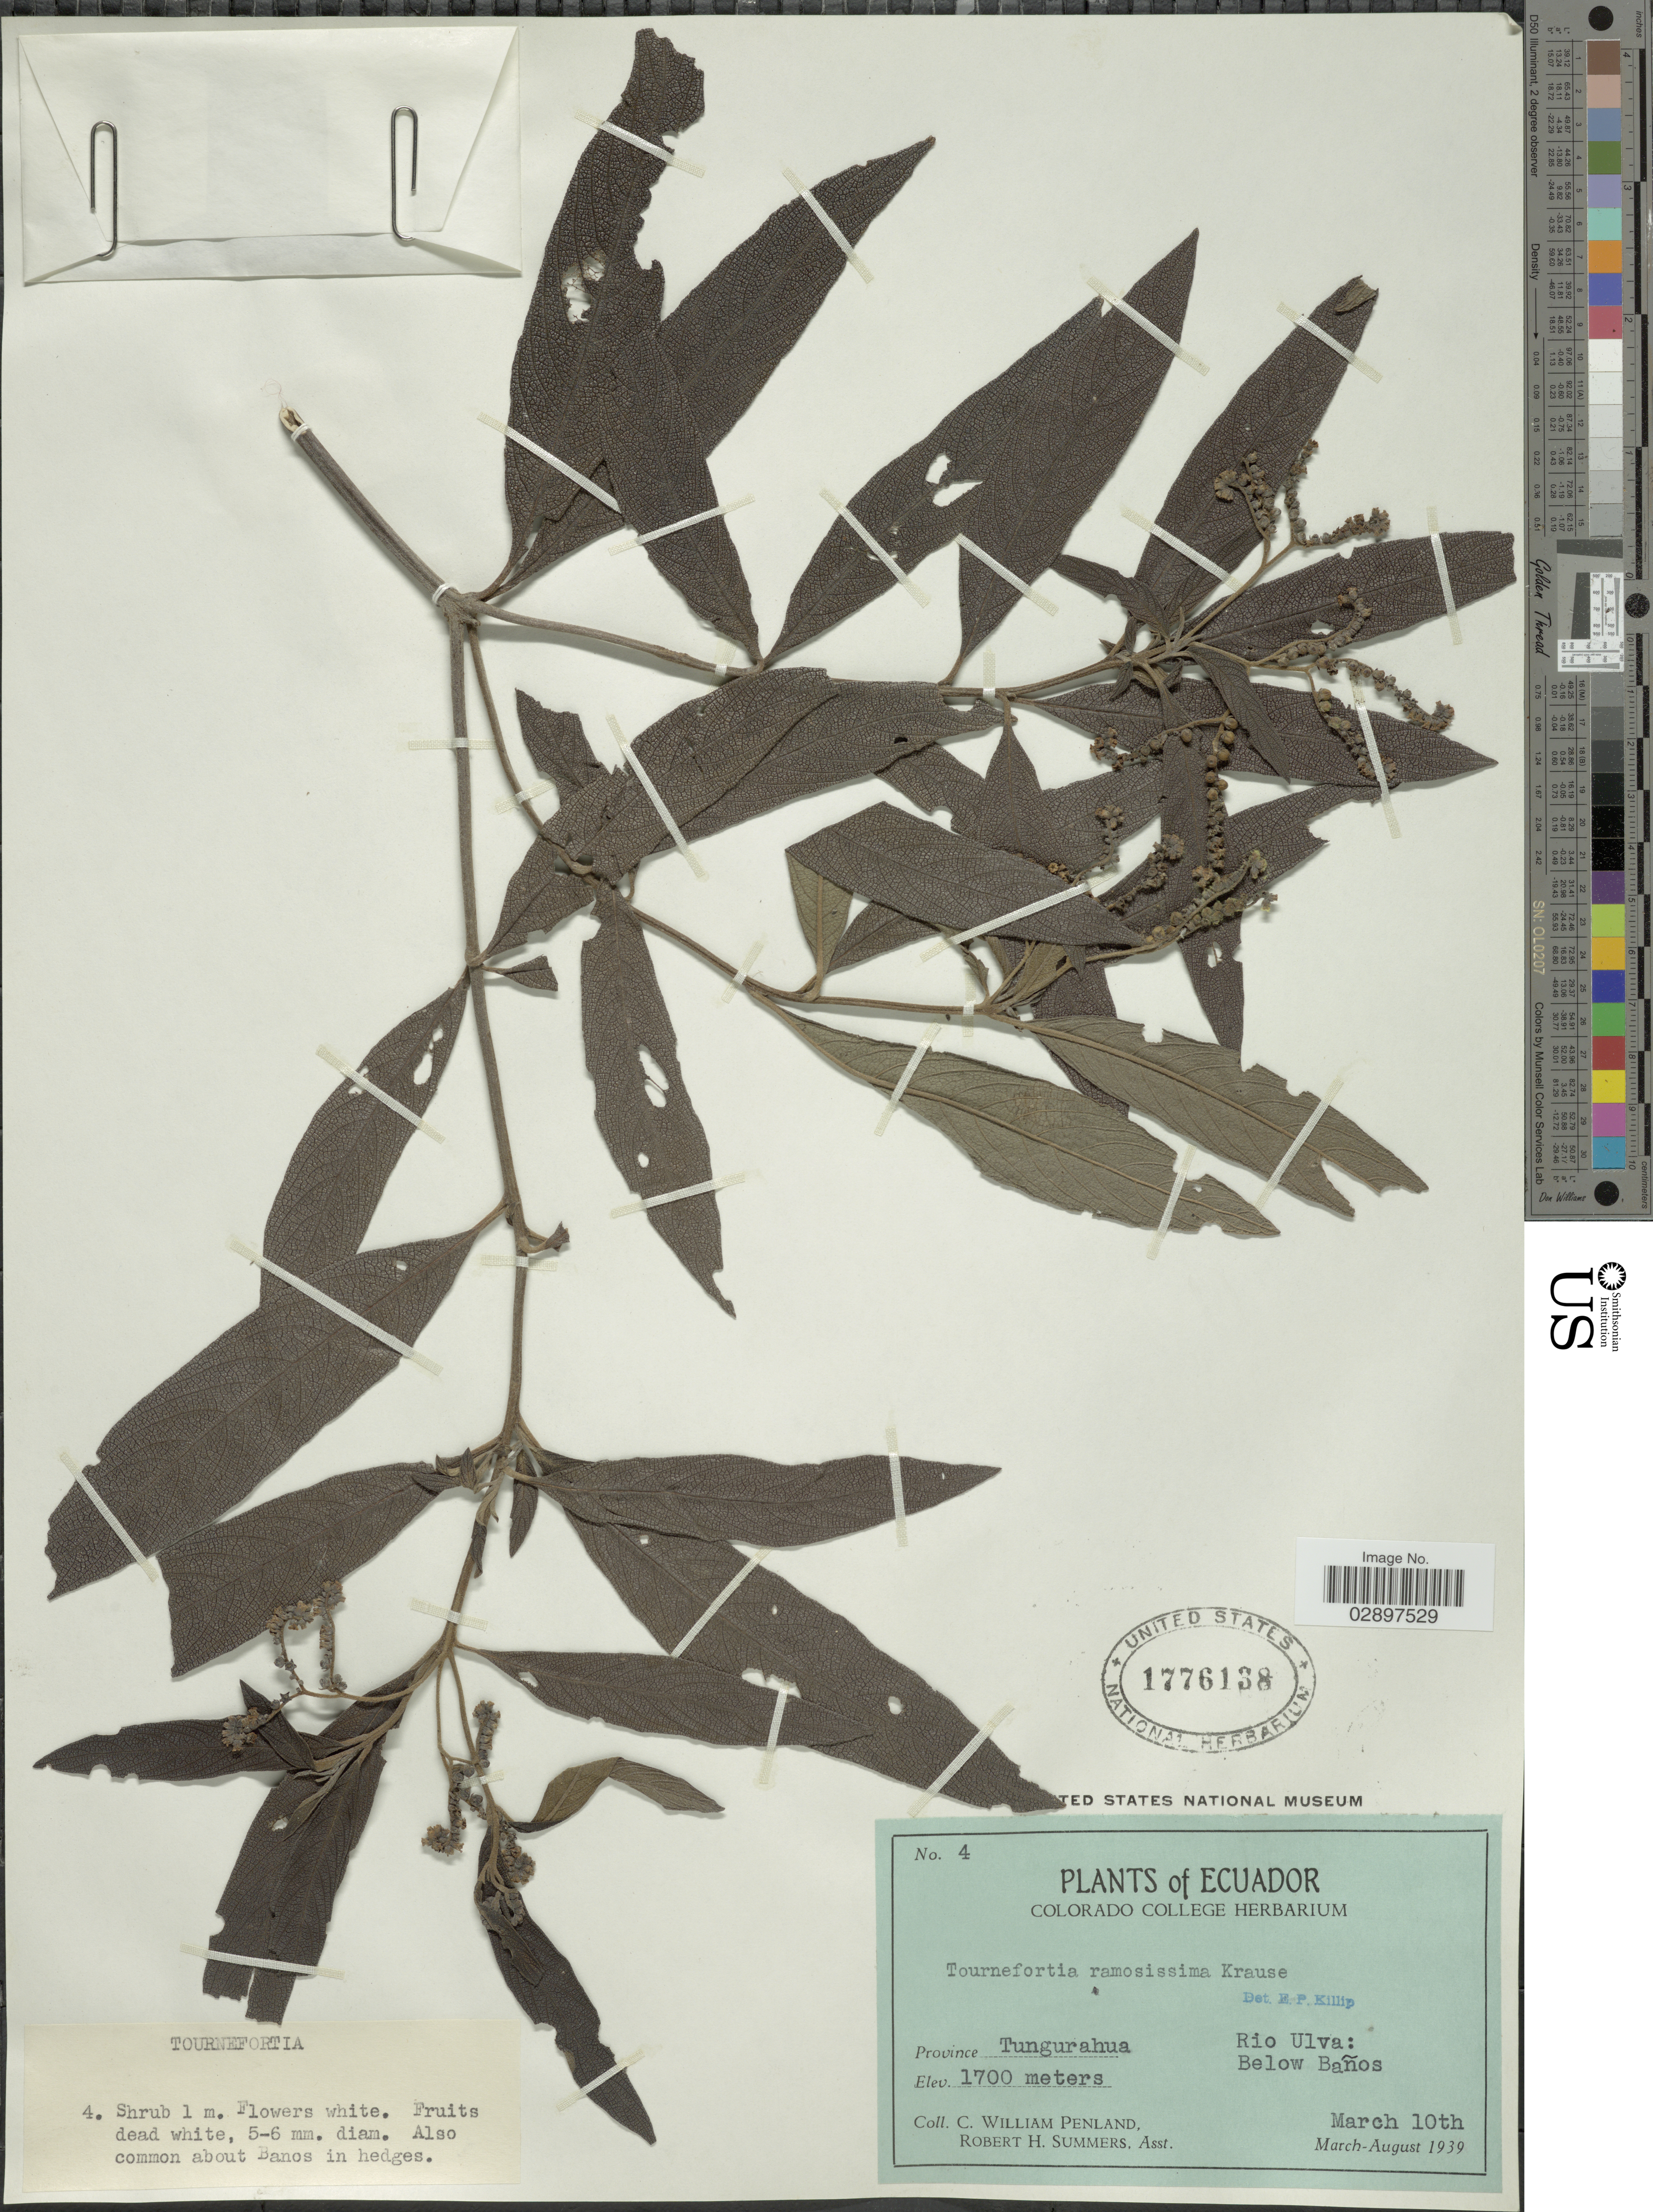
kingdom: Plantae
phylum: Tracheophyta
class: Magnoliopsida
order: Boraginales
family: Heliotropiaceae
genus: Tournefortia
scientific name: Tournefortia ramosissima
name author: K. Krause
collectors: C. W. Penland & R. Summers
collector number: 4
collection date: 1939-03-10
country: Ecuador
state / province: Tungurahua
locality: Rio Ulva: Below Baños.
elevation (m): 1700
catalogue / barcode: US 1776138